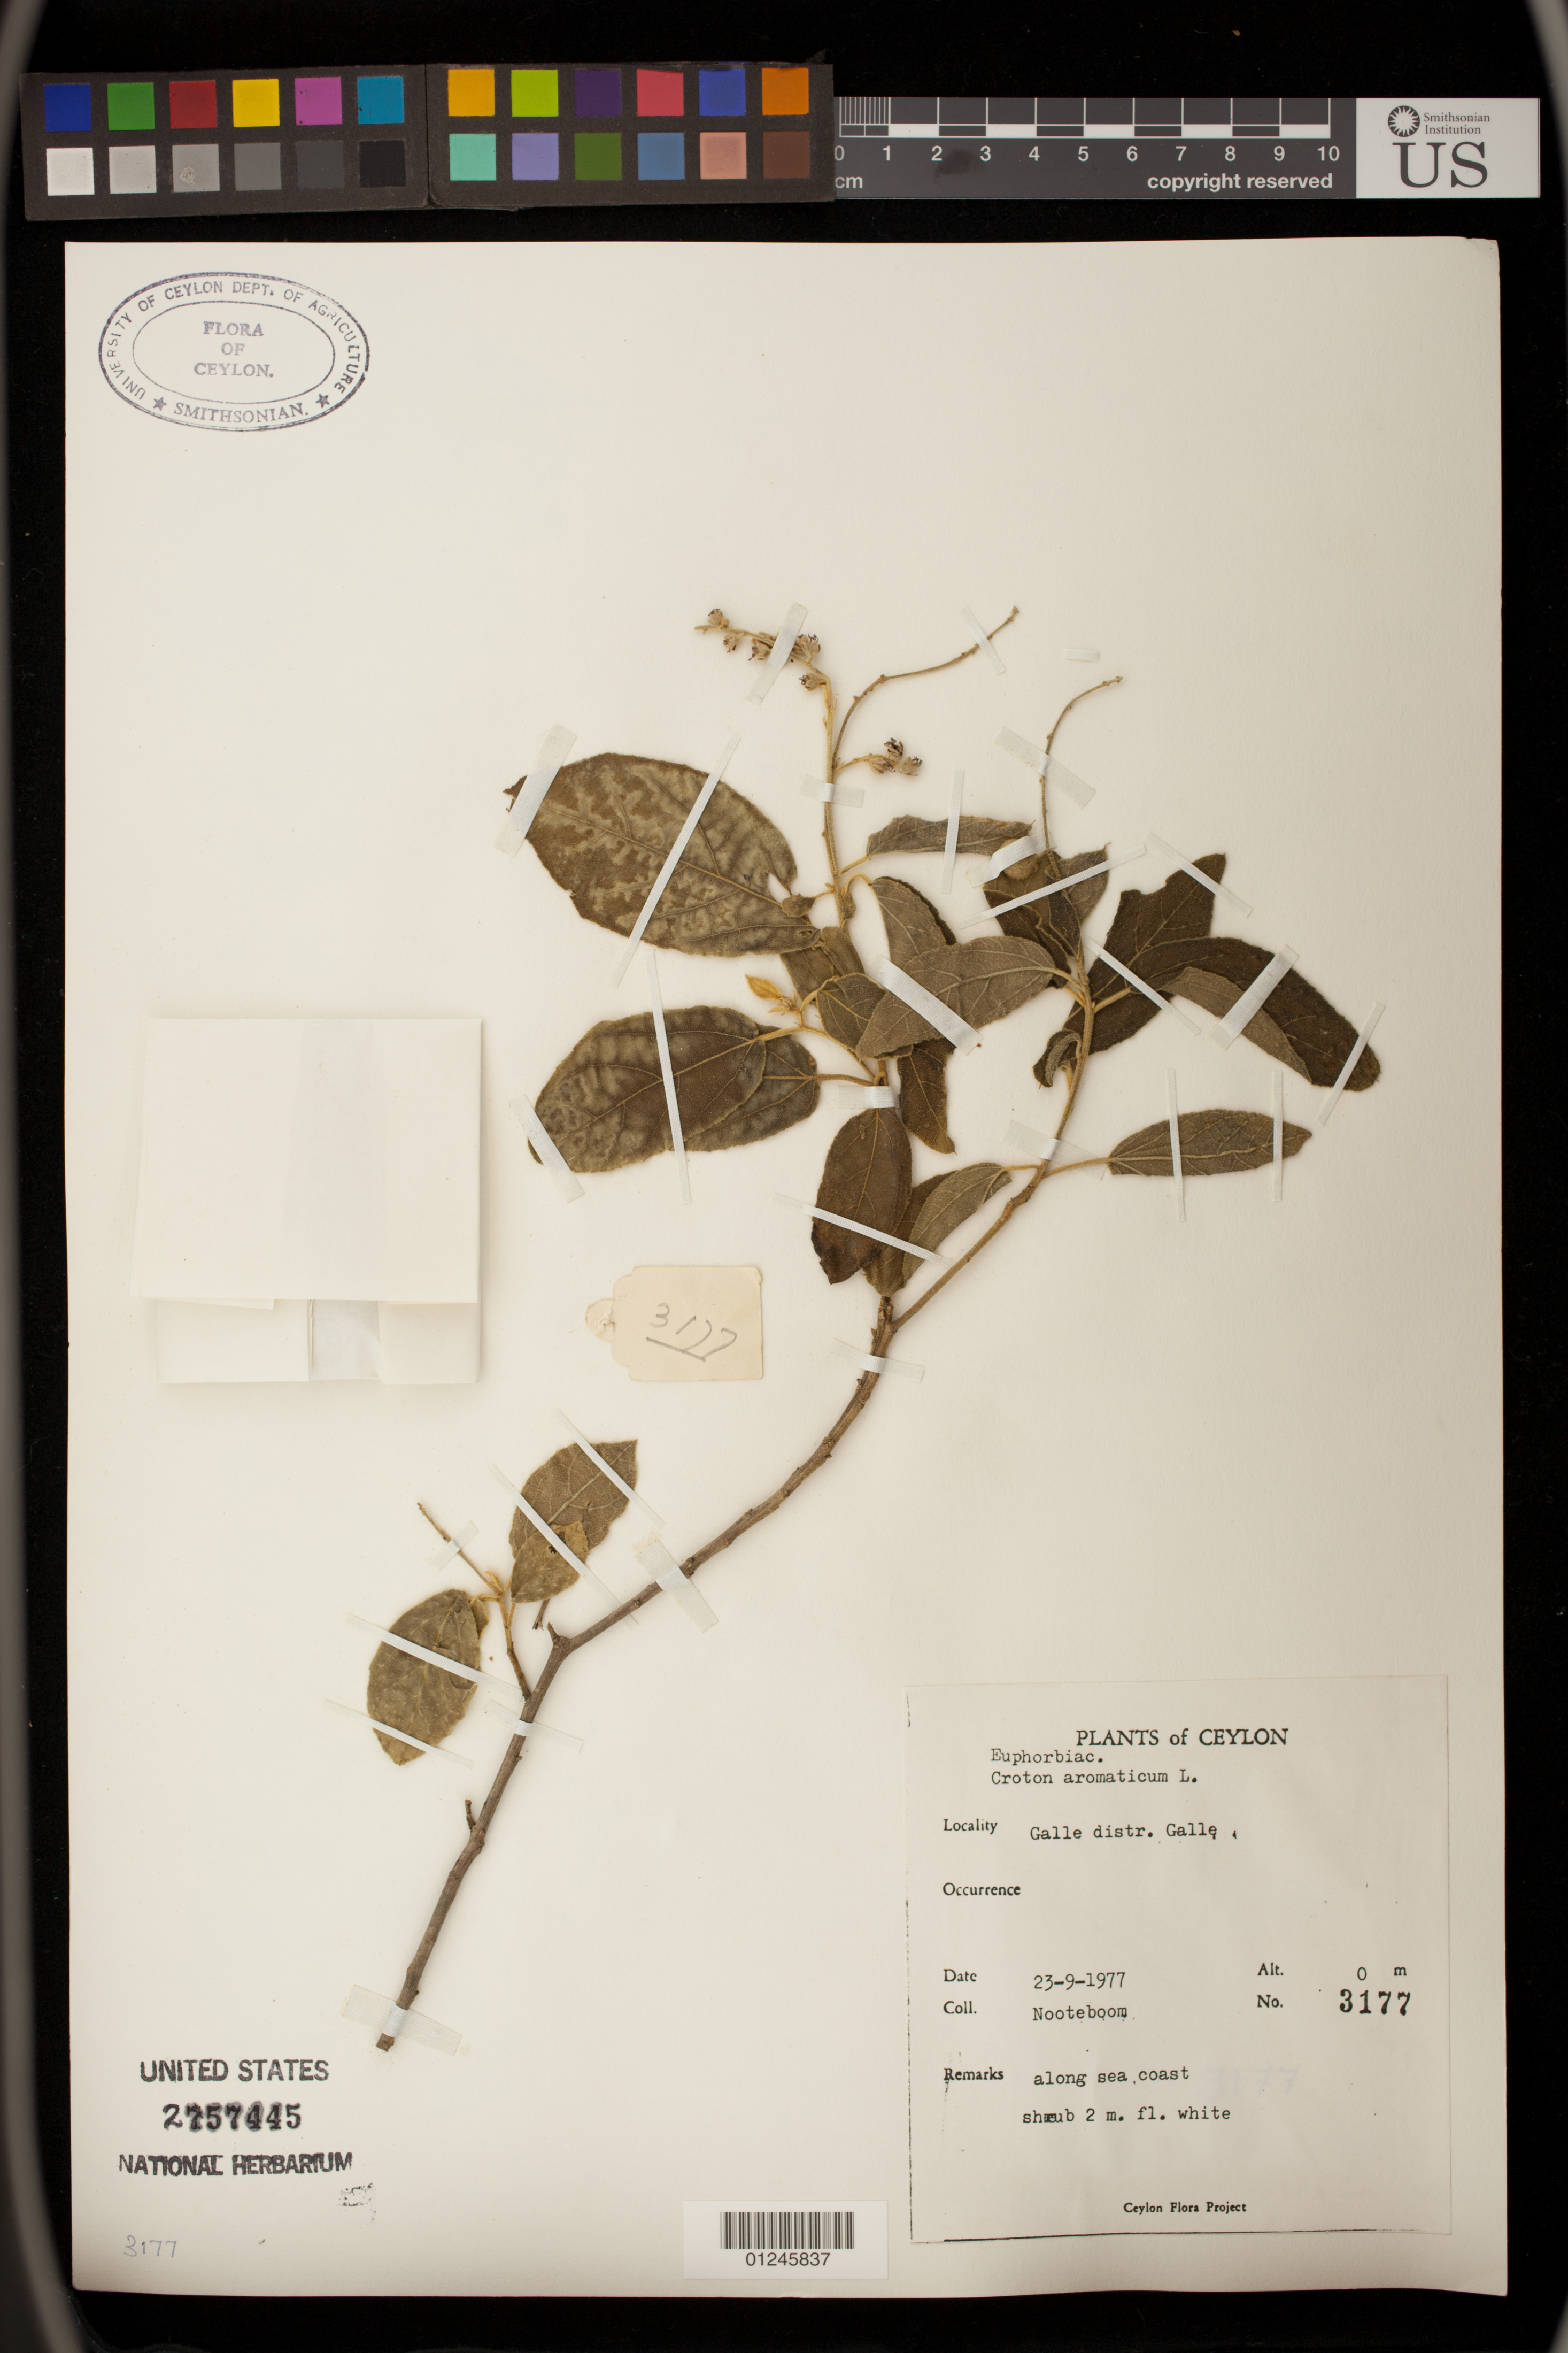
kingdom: Plantae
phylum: Tracheophyta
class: Magnoliopsida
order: Malpighiales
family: Euphorbiaceae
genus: Croton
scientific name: Croton aromaticus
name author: L.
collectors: Nooteboom, --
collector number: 3177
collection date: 1977-09-23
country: Sri Lanka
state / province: Southern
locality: Galle distr. Galle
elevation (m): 0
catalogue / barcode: US 2757445